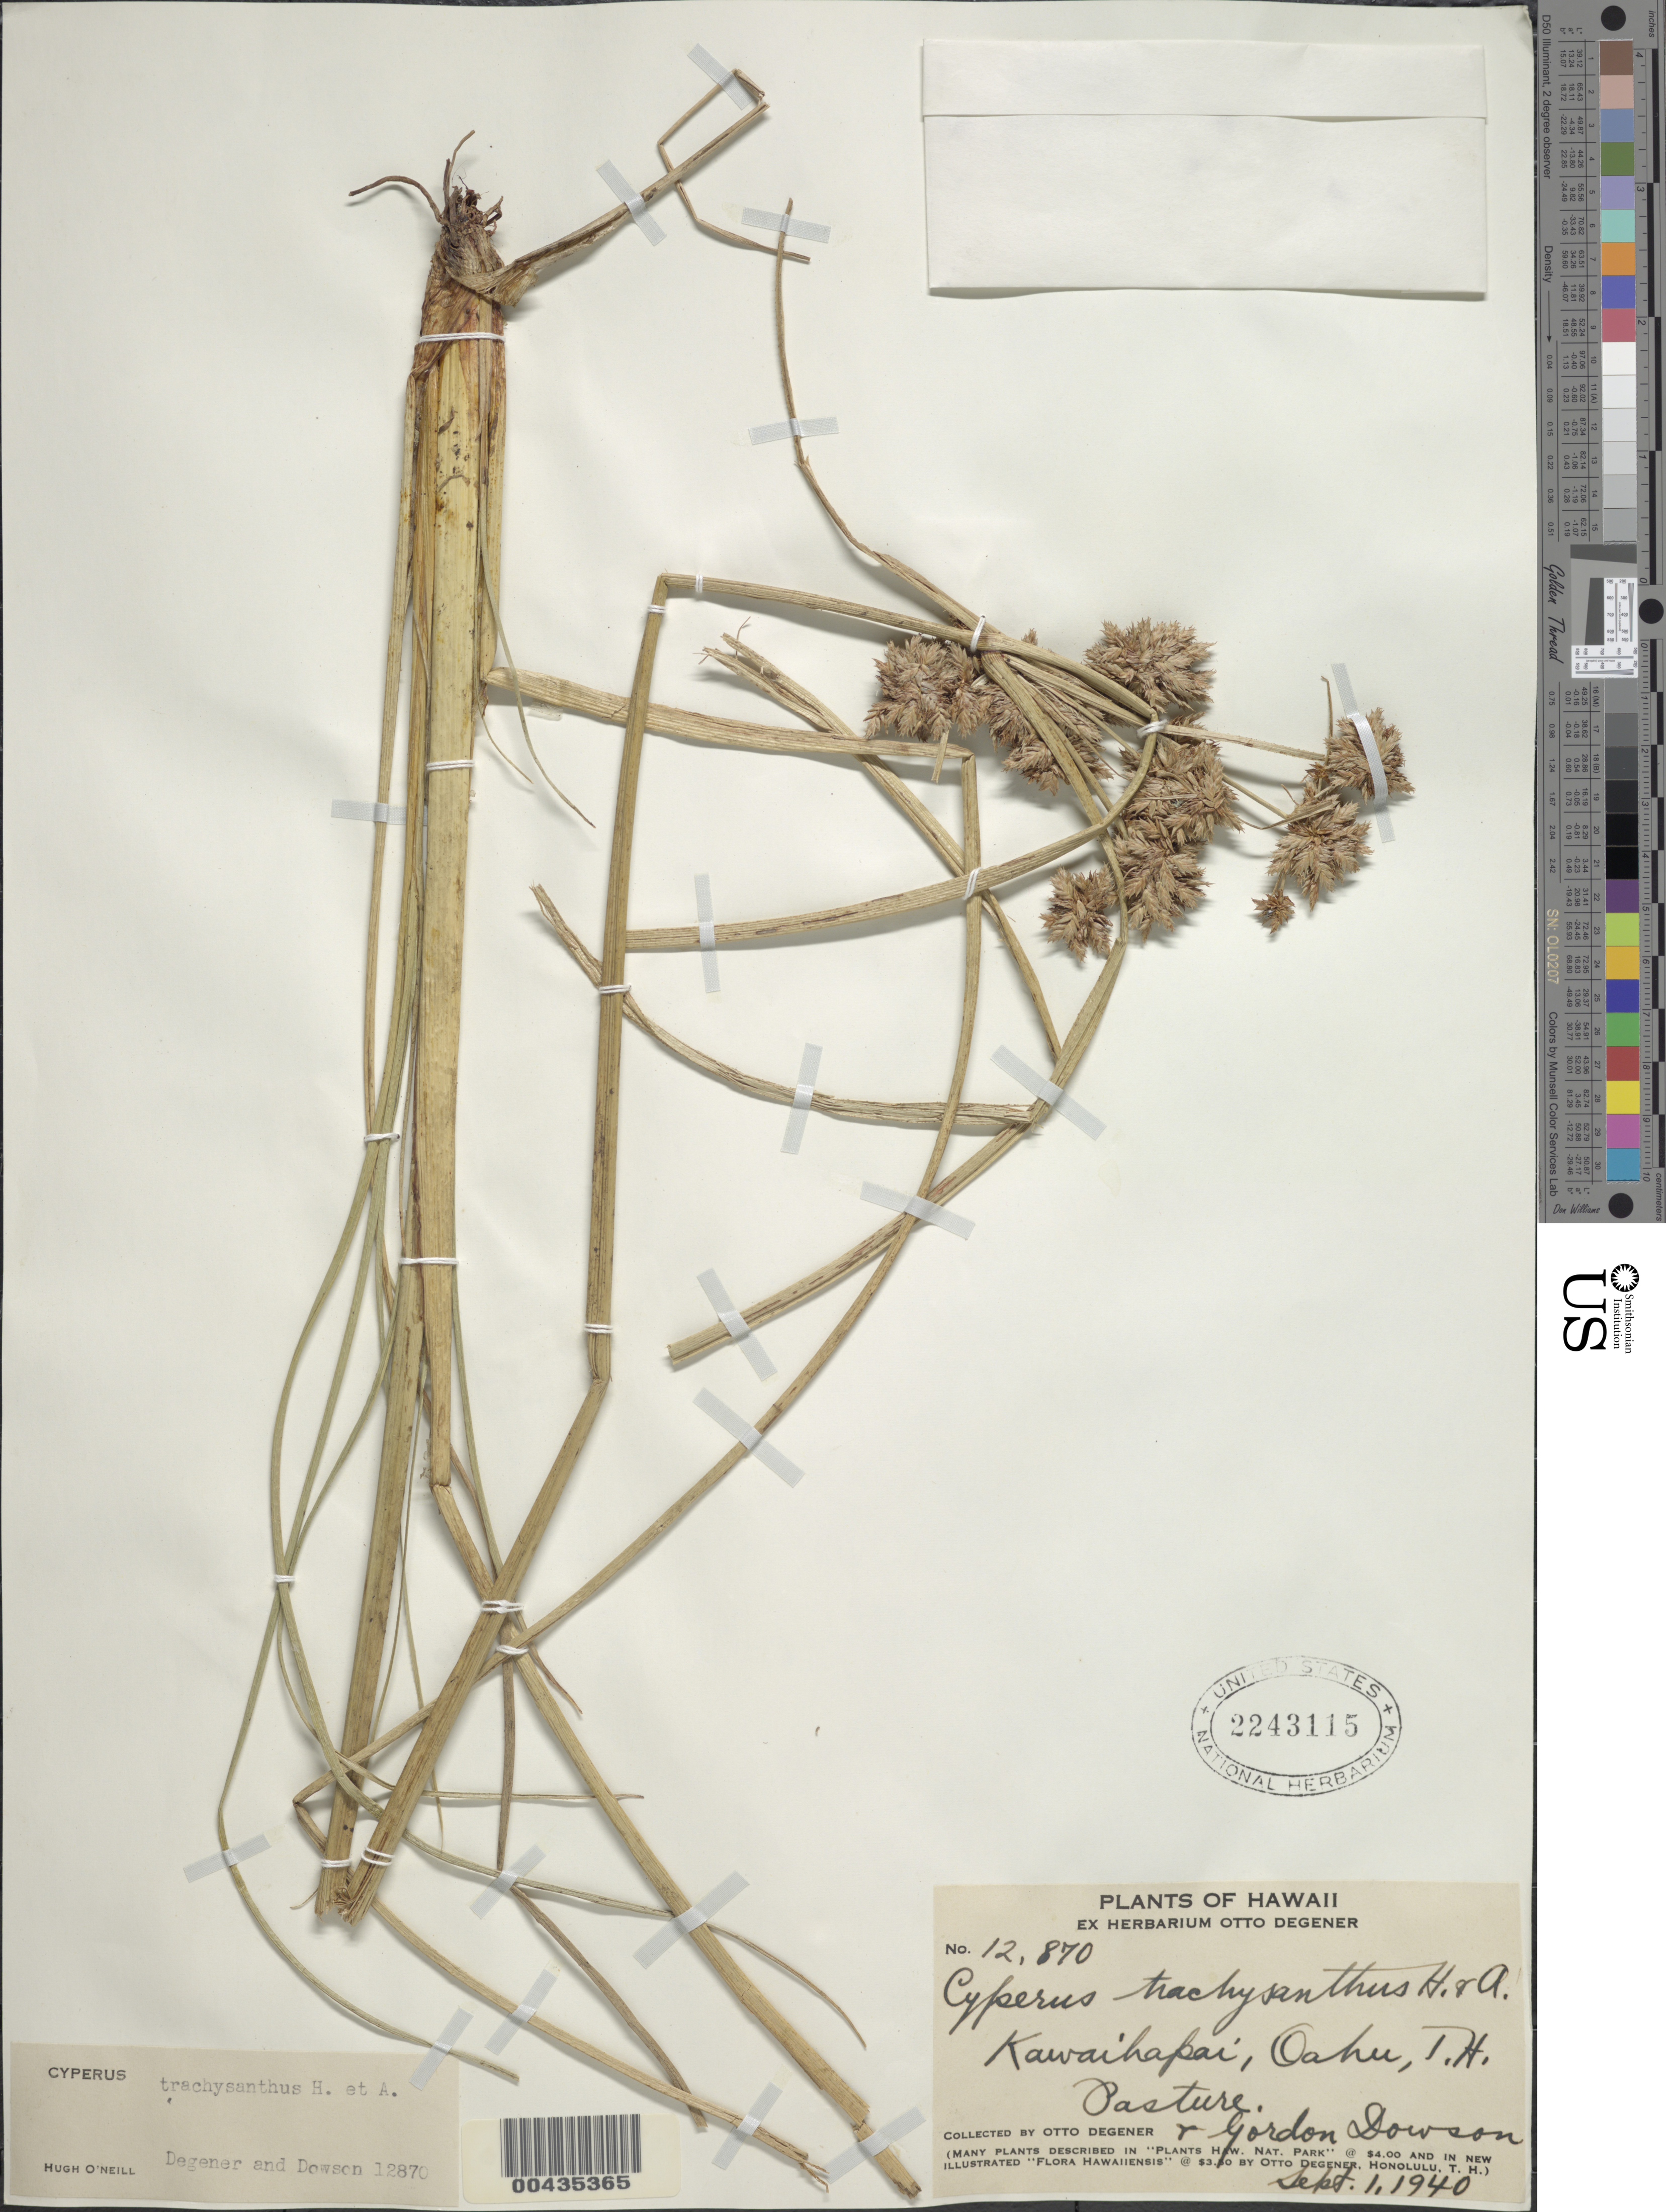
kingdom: Plantae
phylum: Tracheophyta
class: Liliopsida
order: Poales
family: Cyperaceae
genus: Cyperus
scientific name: Cyperus trachysanthos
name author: Hook. & Arn.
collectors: O. Degener & G. Dowson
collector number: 12870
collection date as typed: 1 Sep 1940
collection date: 1940-09-01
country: United States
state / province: Hawaii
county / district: Honolulu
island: Oahu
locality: Kawaihapai.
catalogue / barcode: US 2243115